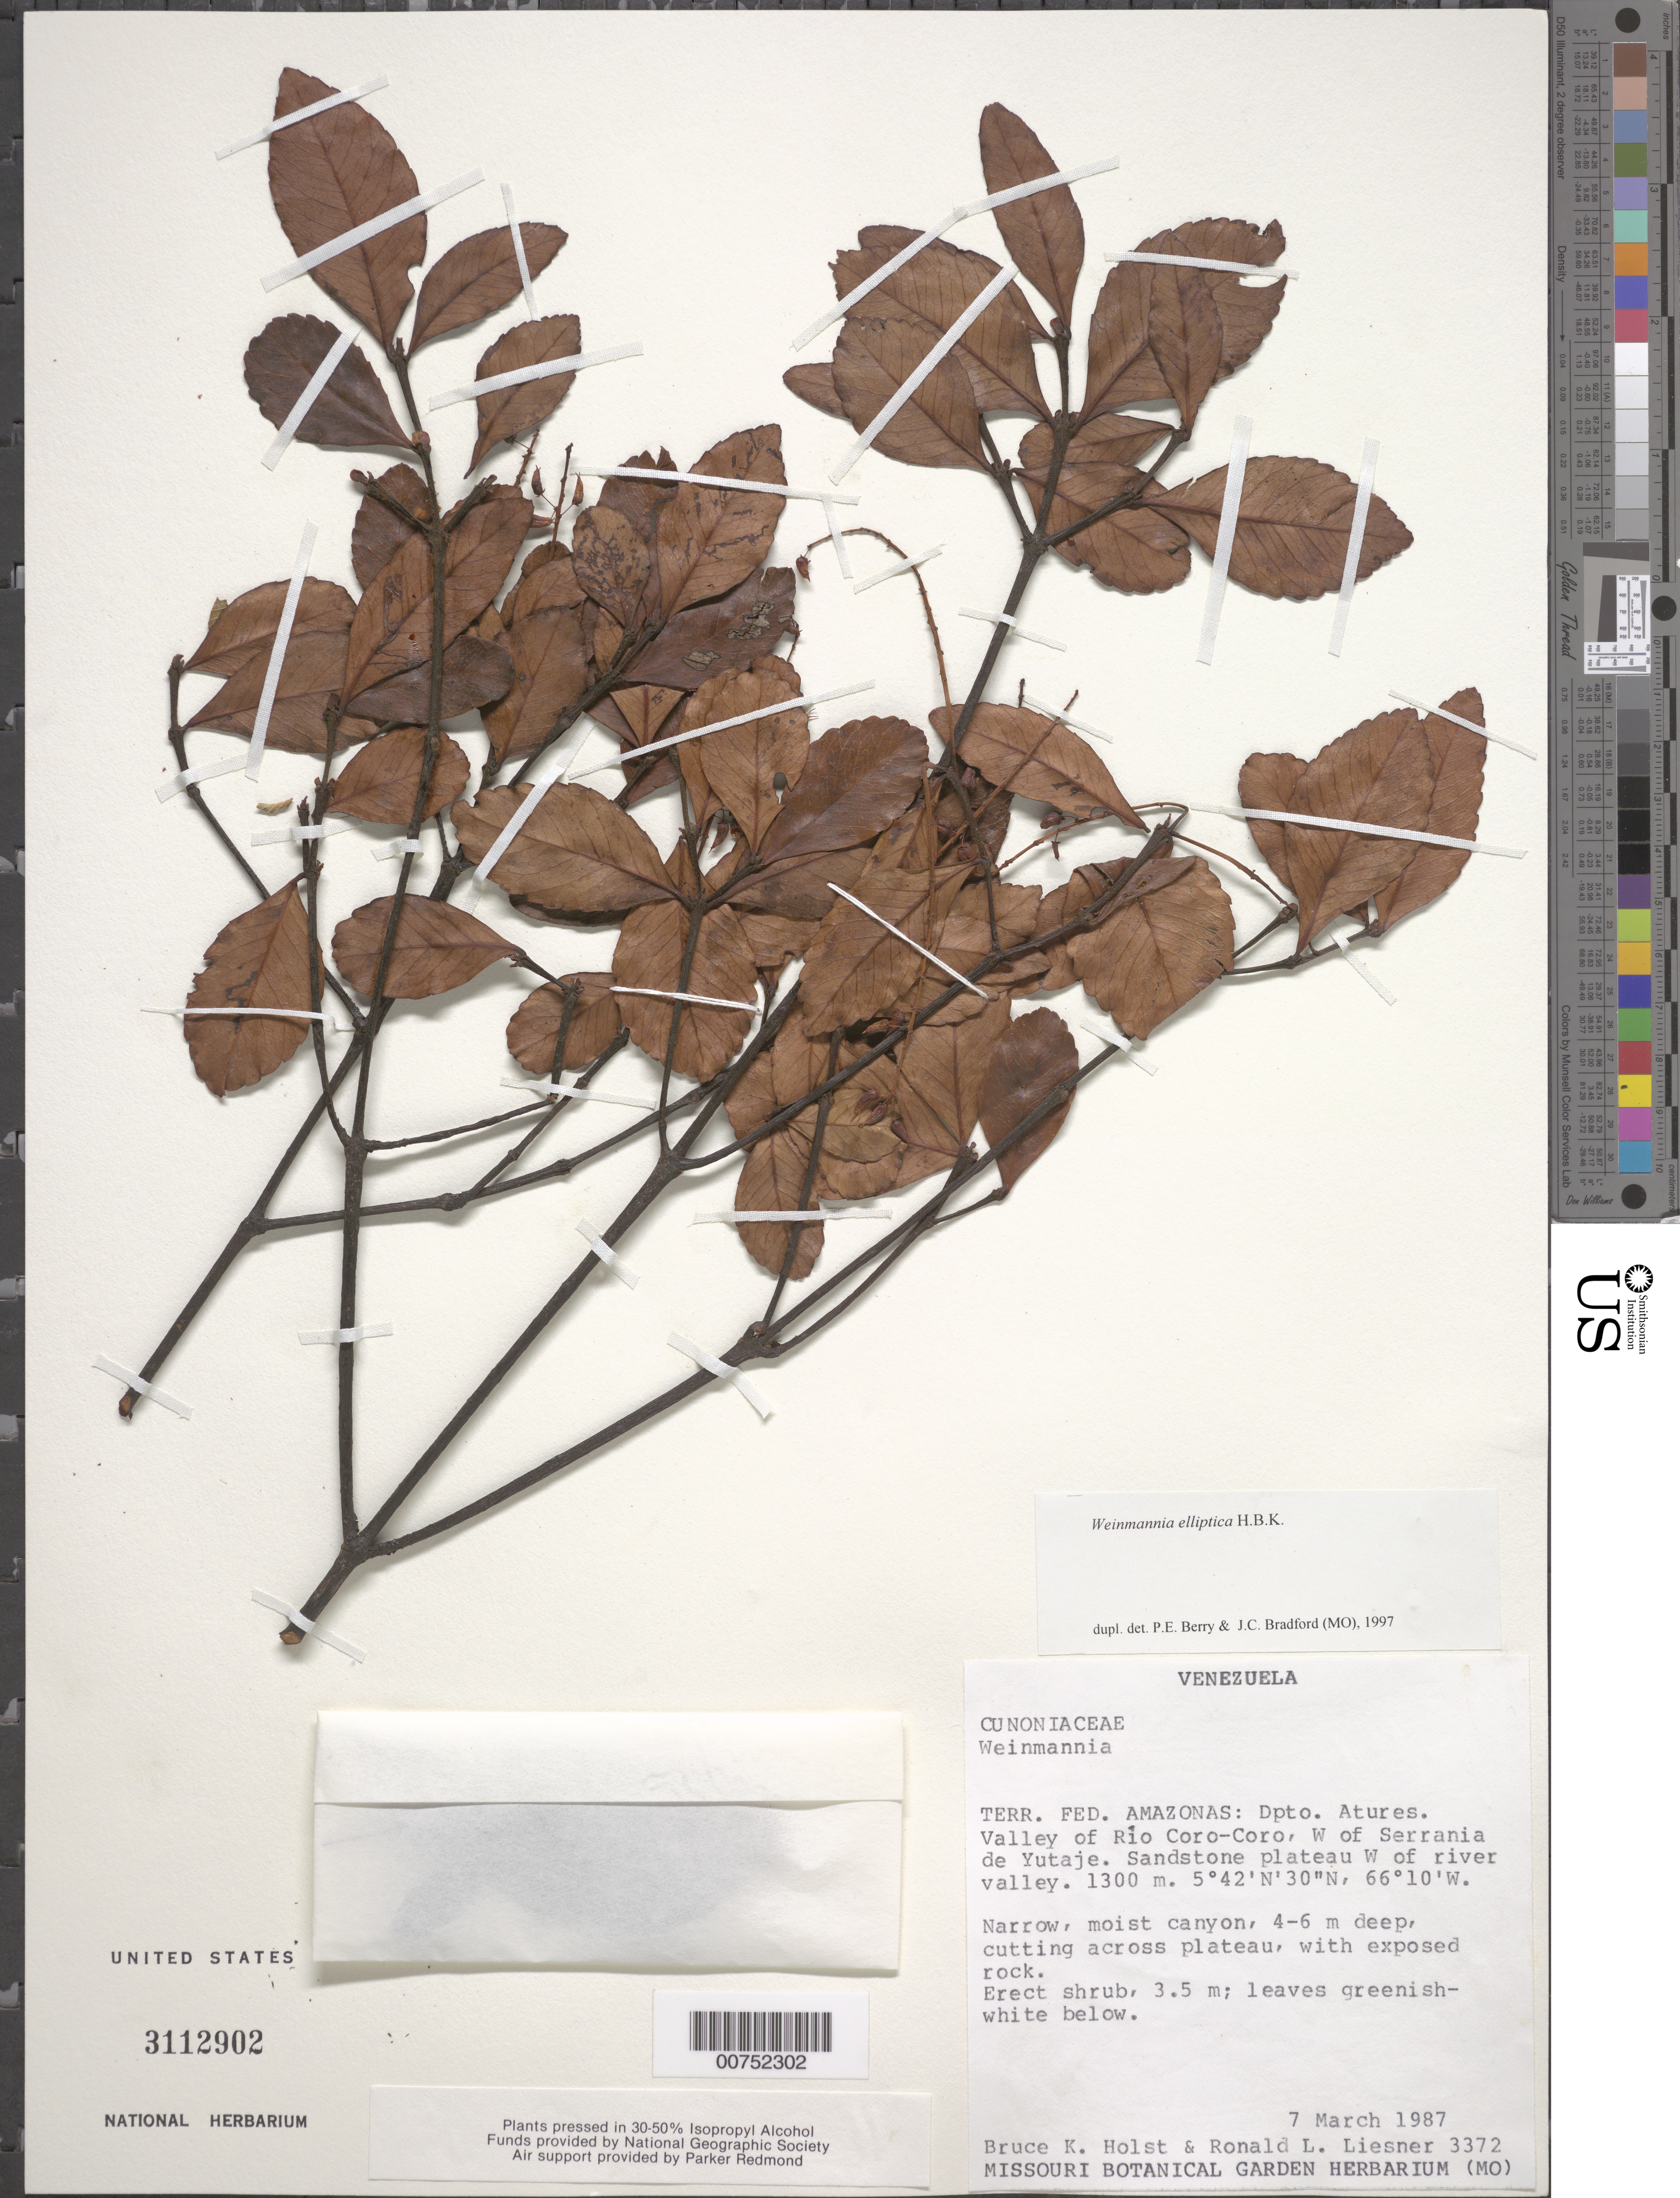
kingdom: Plantae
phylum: Tracheophyta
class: Magnoliopsida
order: Oxalidales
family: Cunoniaceae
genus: Weinmannia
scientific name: Weinmannia elliptica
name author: Kunth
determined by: Berry, P. E.; Bradford, J. C.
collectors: B. Holst & R. L. Liesner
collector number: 3372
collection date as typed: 7-Mar-87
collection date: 1987-03-07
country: Venezuela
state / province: Amazonas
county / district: Atures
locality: Río Coro-Coro valley, W of Serrania de Yutajé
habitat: Narrow moist canyon, 4-6 m deep, cutting across savanna, with exposed rock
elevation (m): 1300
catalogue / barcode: US 3112902